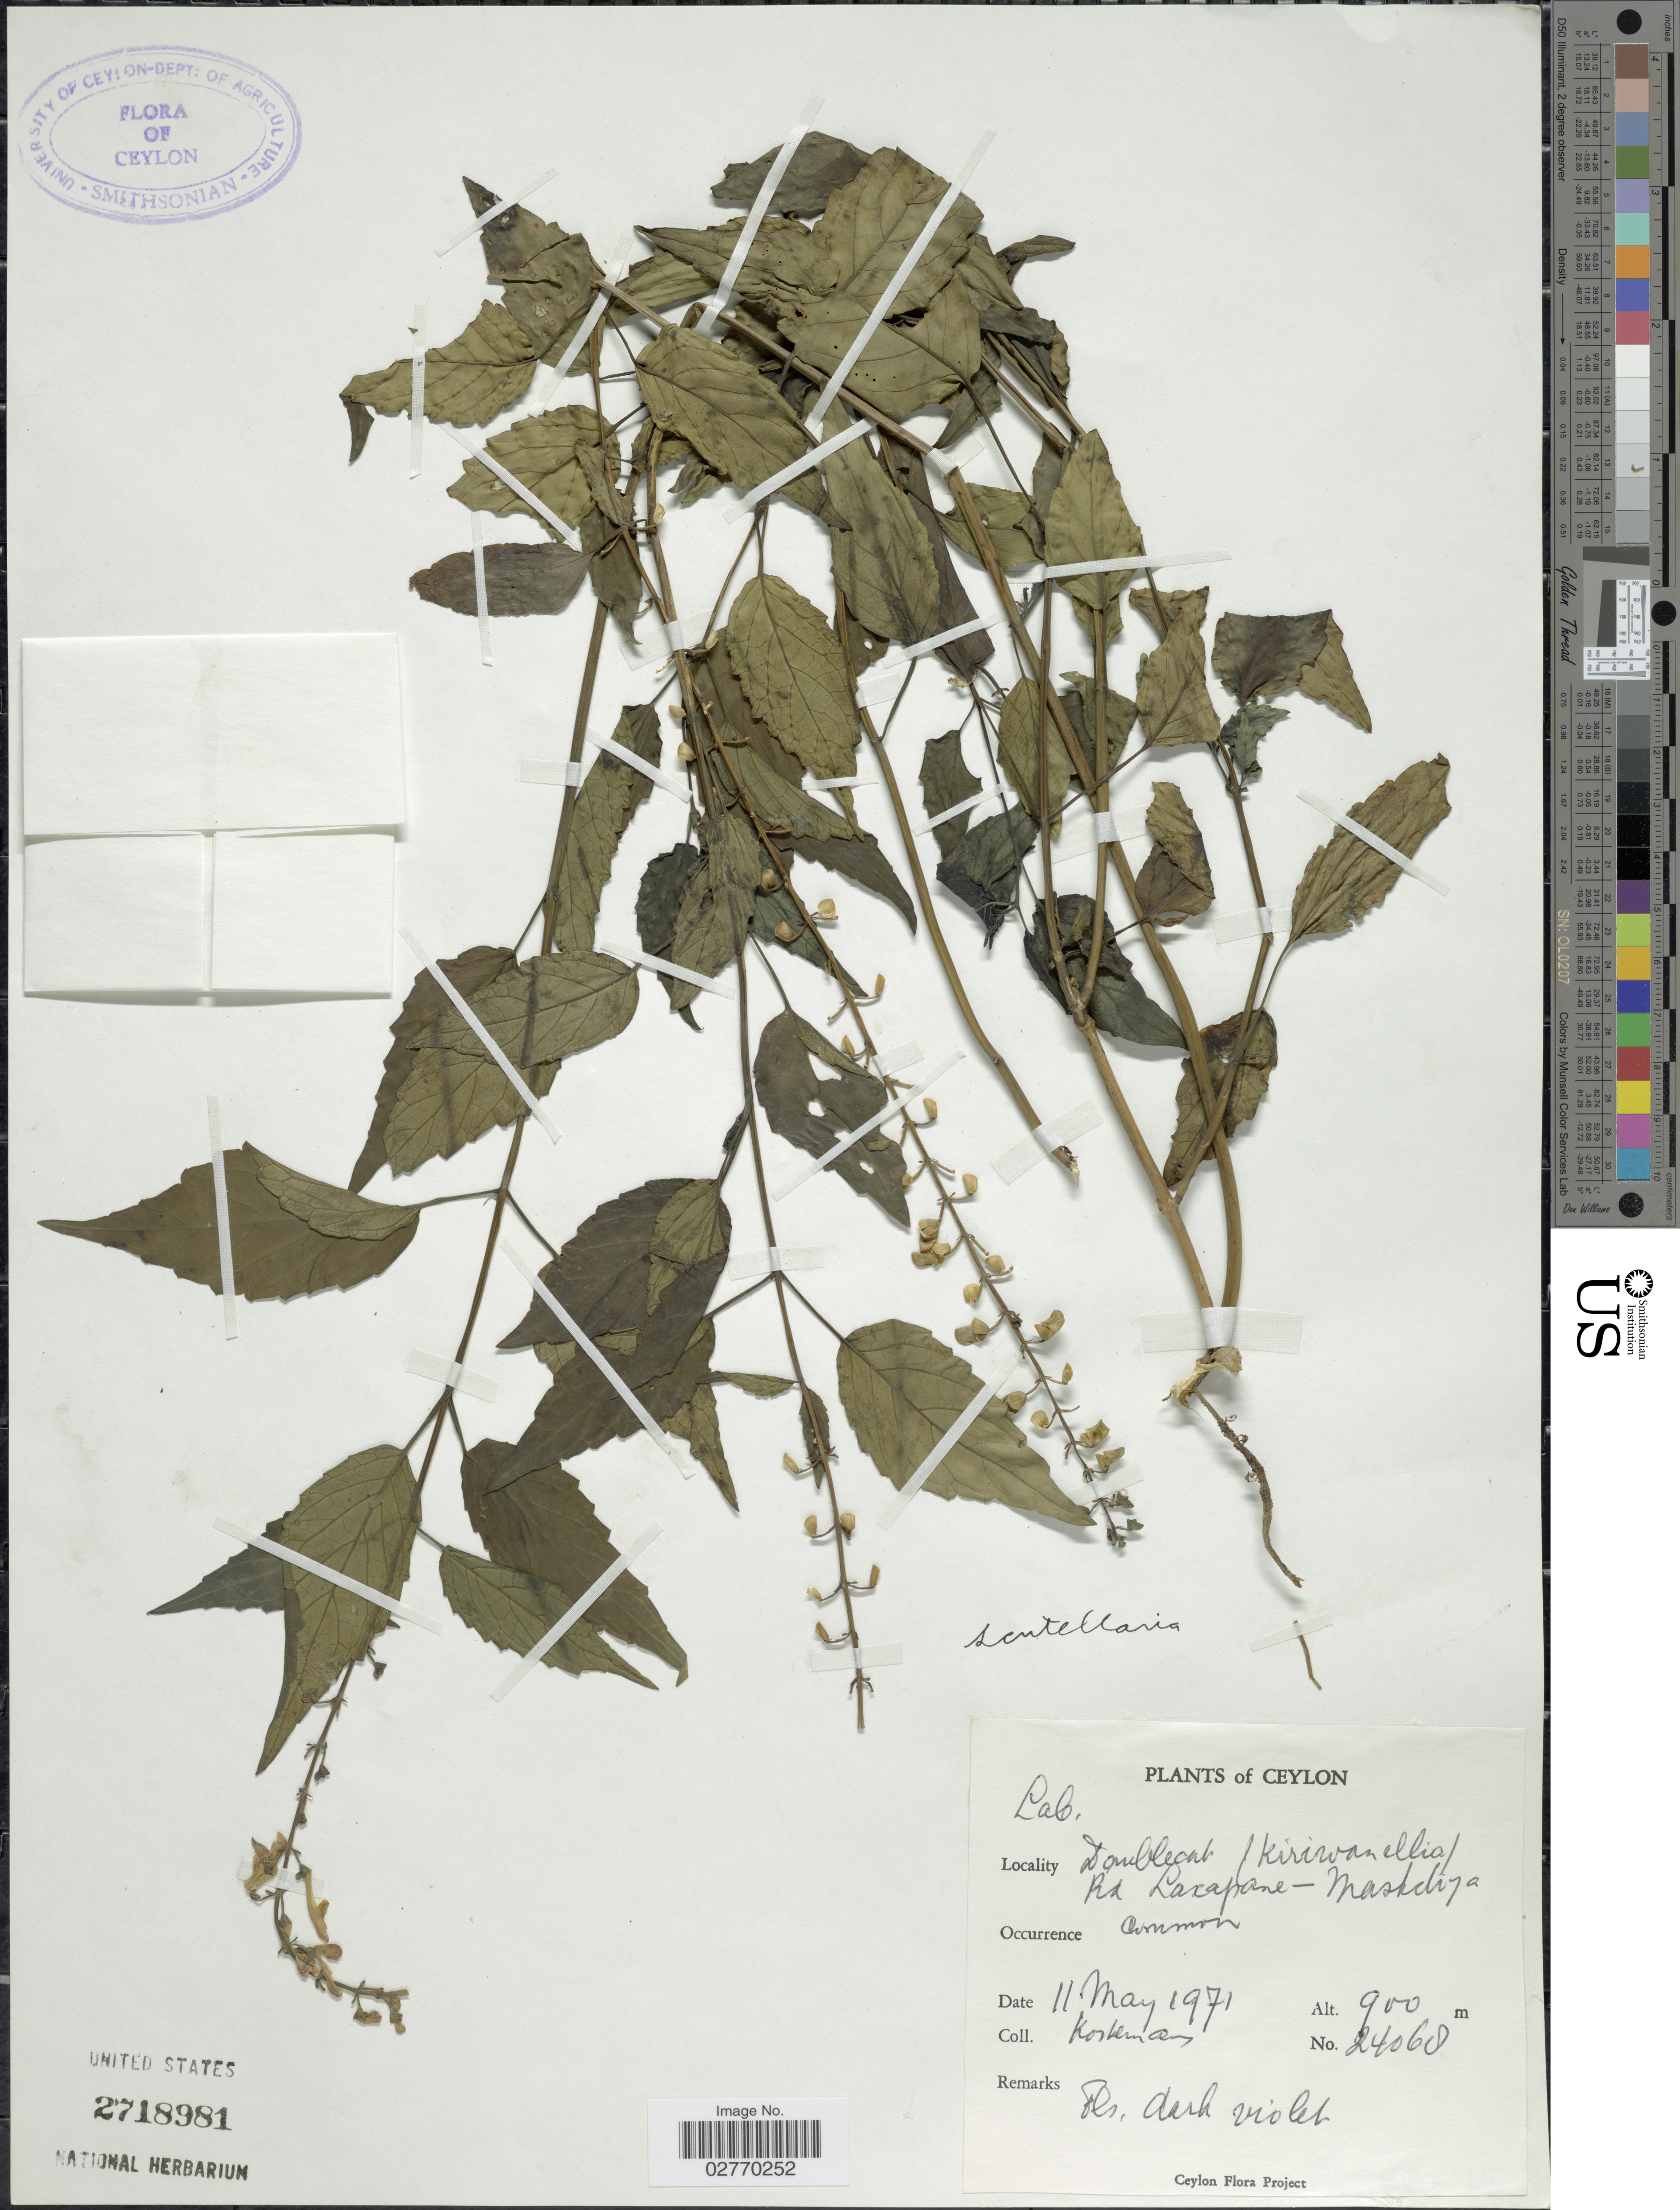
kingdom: Plantae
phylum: Tracheophyta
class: Magnoliopsida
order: Lamiales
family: Lamiaceae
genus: Scutellaria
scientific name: Scutellaria sp.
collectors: Kostermans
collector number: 24068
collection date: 1971-05-11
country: Sri Lanka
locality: Ceylon. Dambleant (Kiriwanellia) Rd Laxapane - Maskeliya.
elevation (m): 900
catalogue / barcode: US 2718981